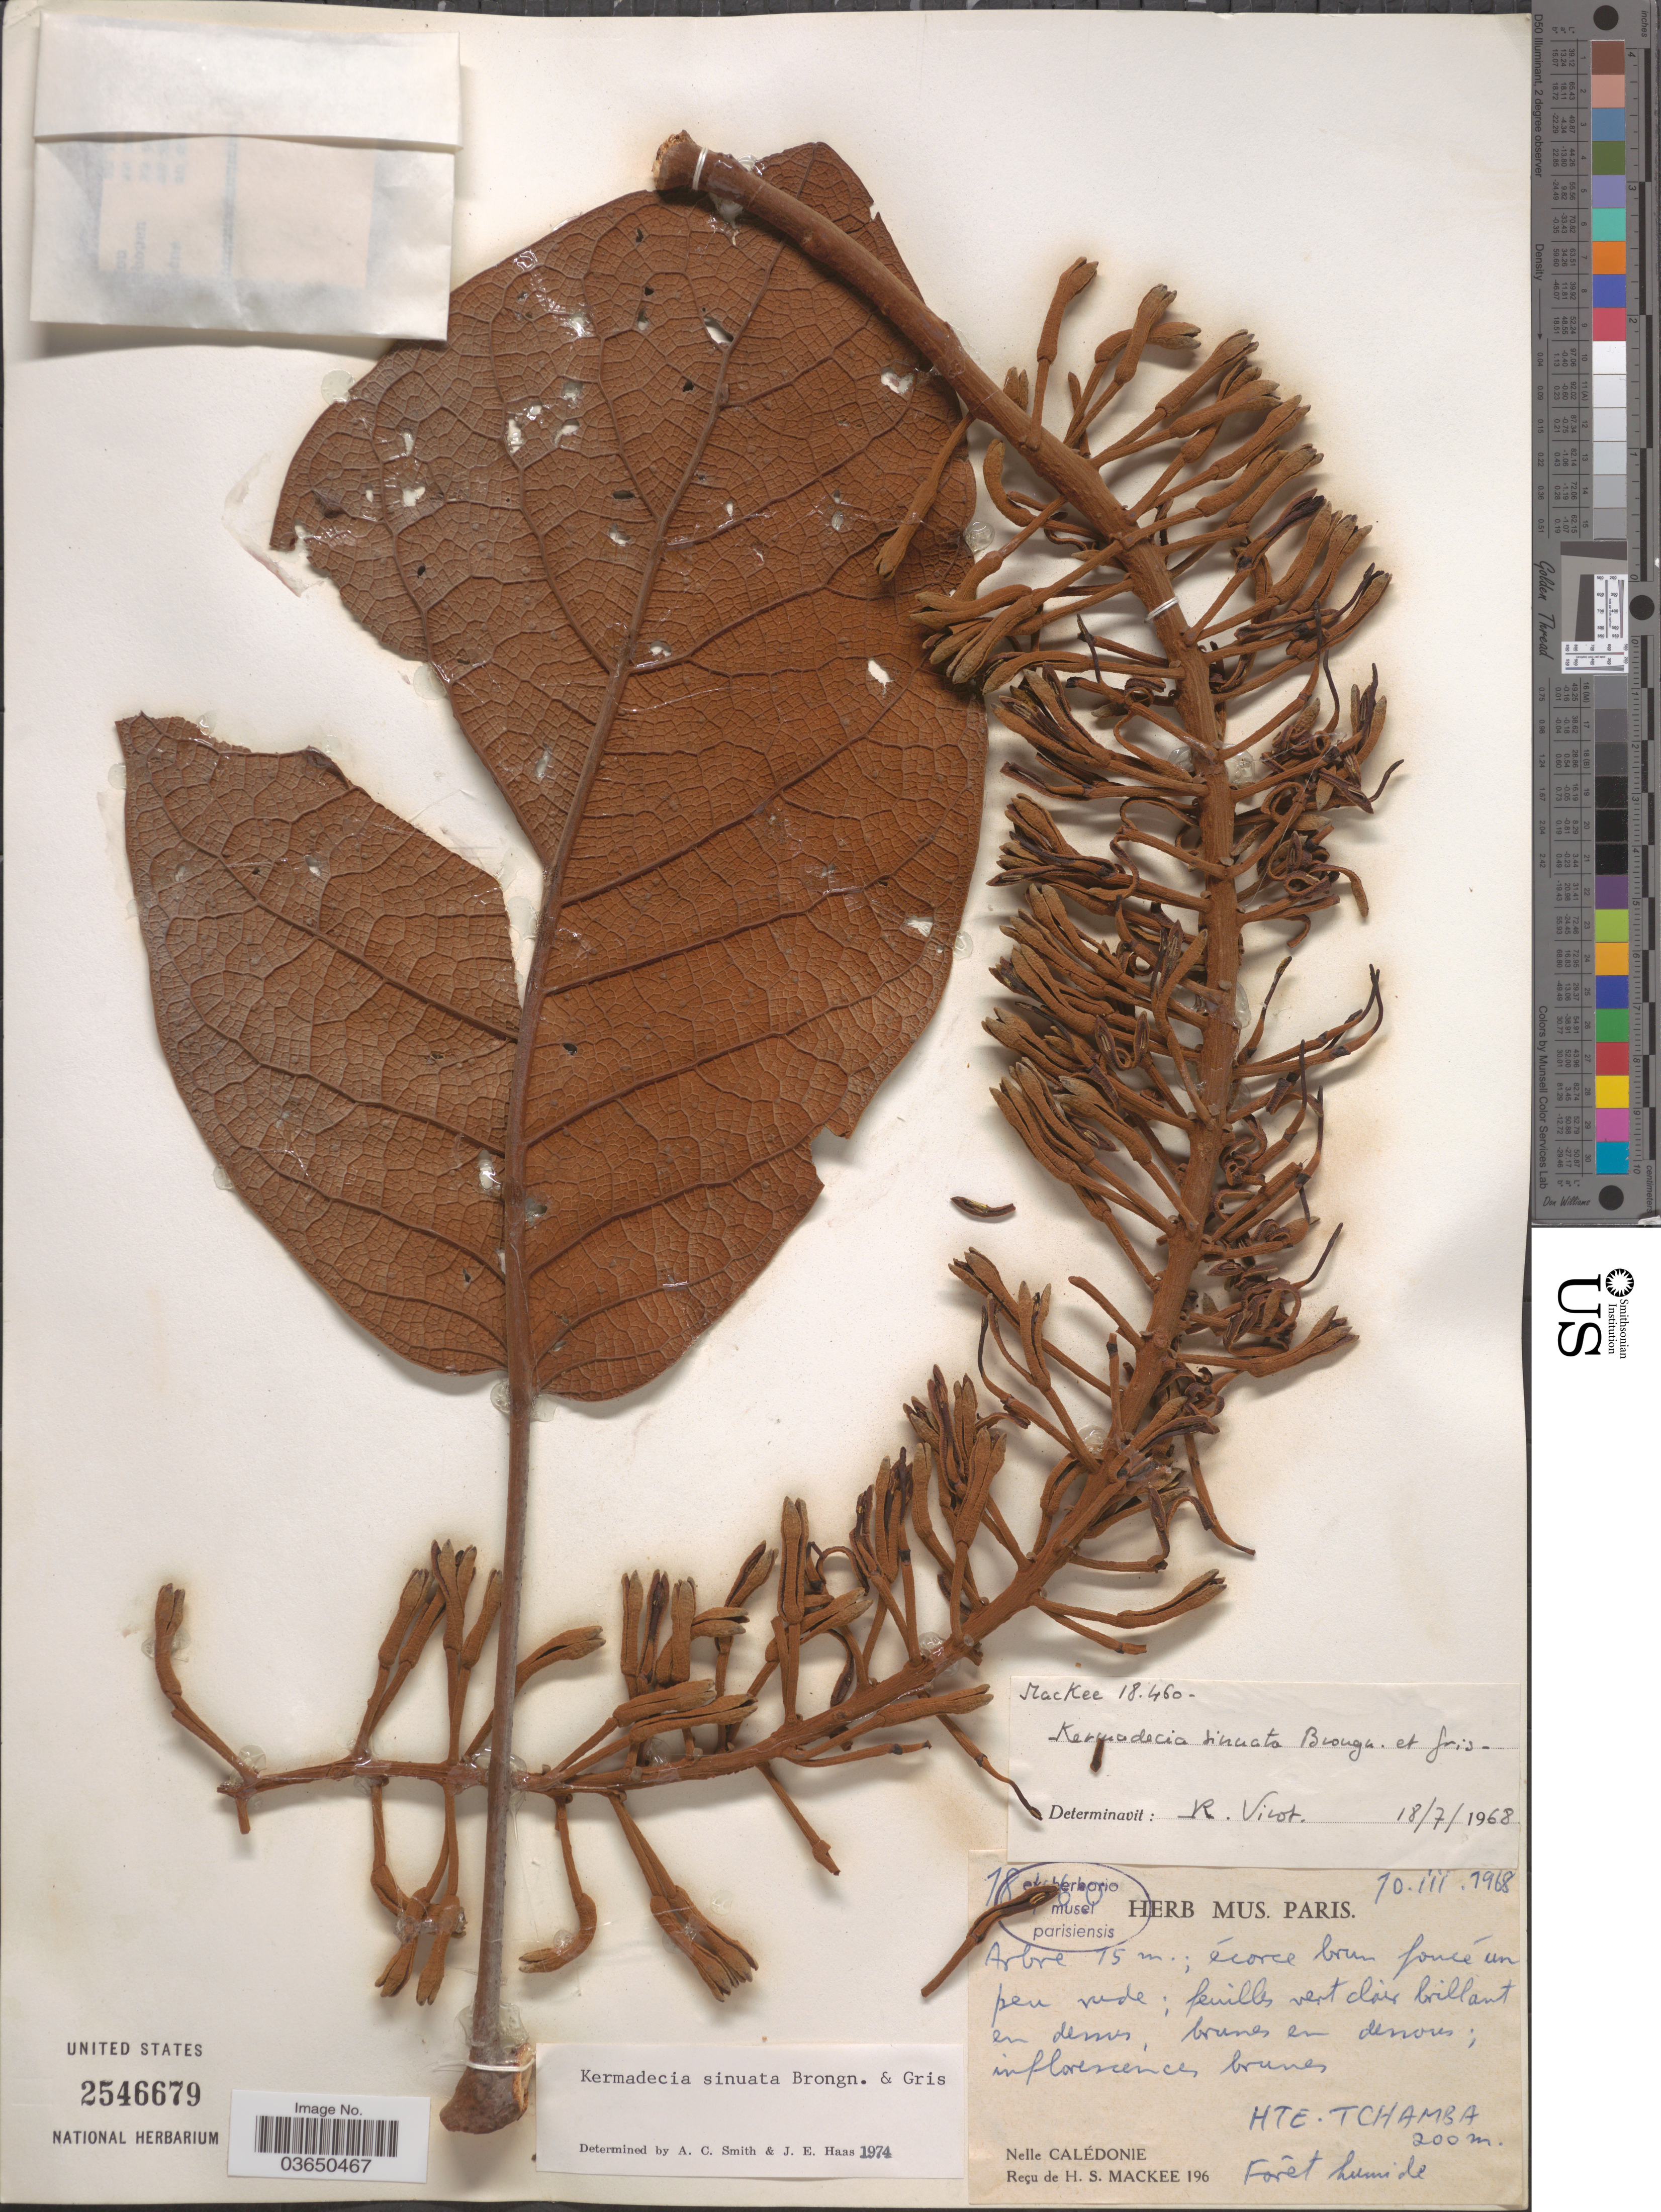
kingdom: Plantae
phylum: Tracheophyta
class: Magnoliopsida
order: Proteales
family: Proteaceae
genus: Kermadecia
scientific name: Kermadecia sinuata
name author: Brongn. & Gris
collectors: H. Mackee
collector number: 18160*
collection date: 1968-03-10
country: New Caledonia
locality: Nelle Calédonie. Hte. Tchamba.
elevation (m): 200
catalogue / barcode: US 2546679